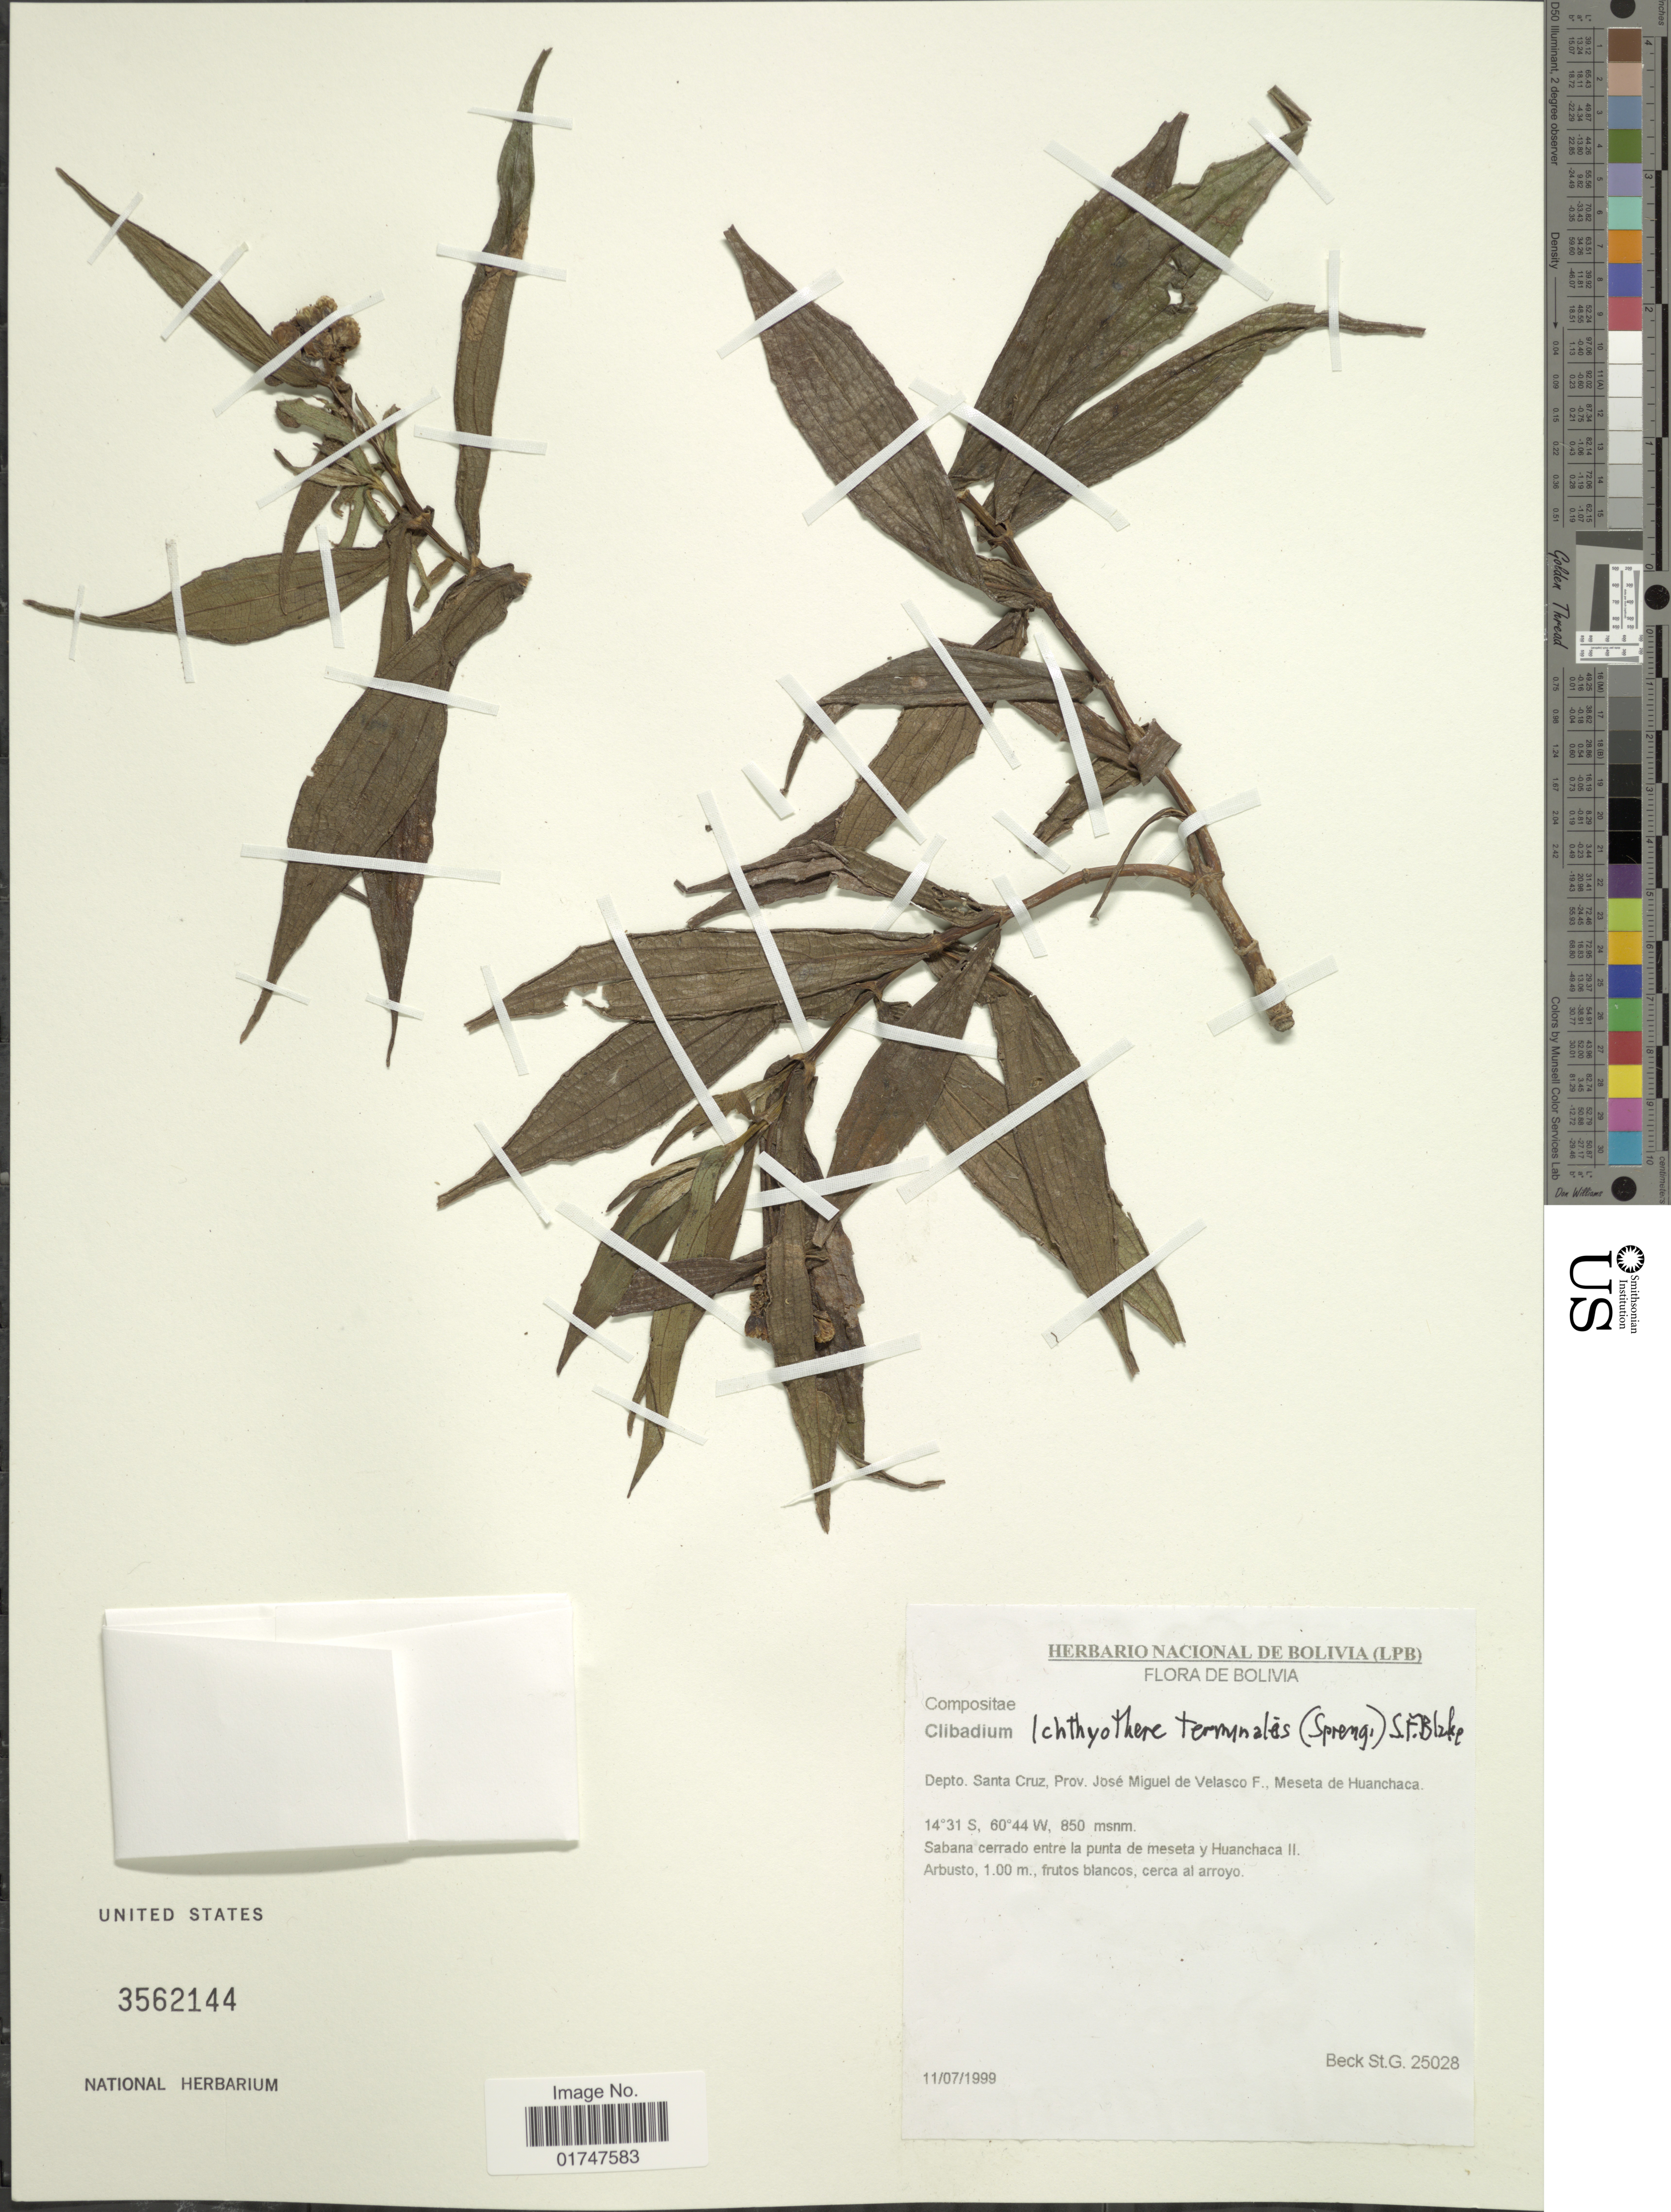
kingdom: Plantae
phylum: Tracheophyta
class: Magnoliopsida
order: Asterales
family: Asteraceae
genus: Ichthyothere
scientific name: Ichthyothere terminalis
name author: (Spreng.) S.F. Blake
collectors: S. G. Beck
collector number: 25028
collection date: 1999-07-11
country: Bolivia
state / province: Santa Cruz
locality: Depto. Santa Cruz, Prov. José Miguel de Velasco F., Meseta de Huanchaca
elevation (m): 850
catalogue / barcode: US 3562144